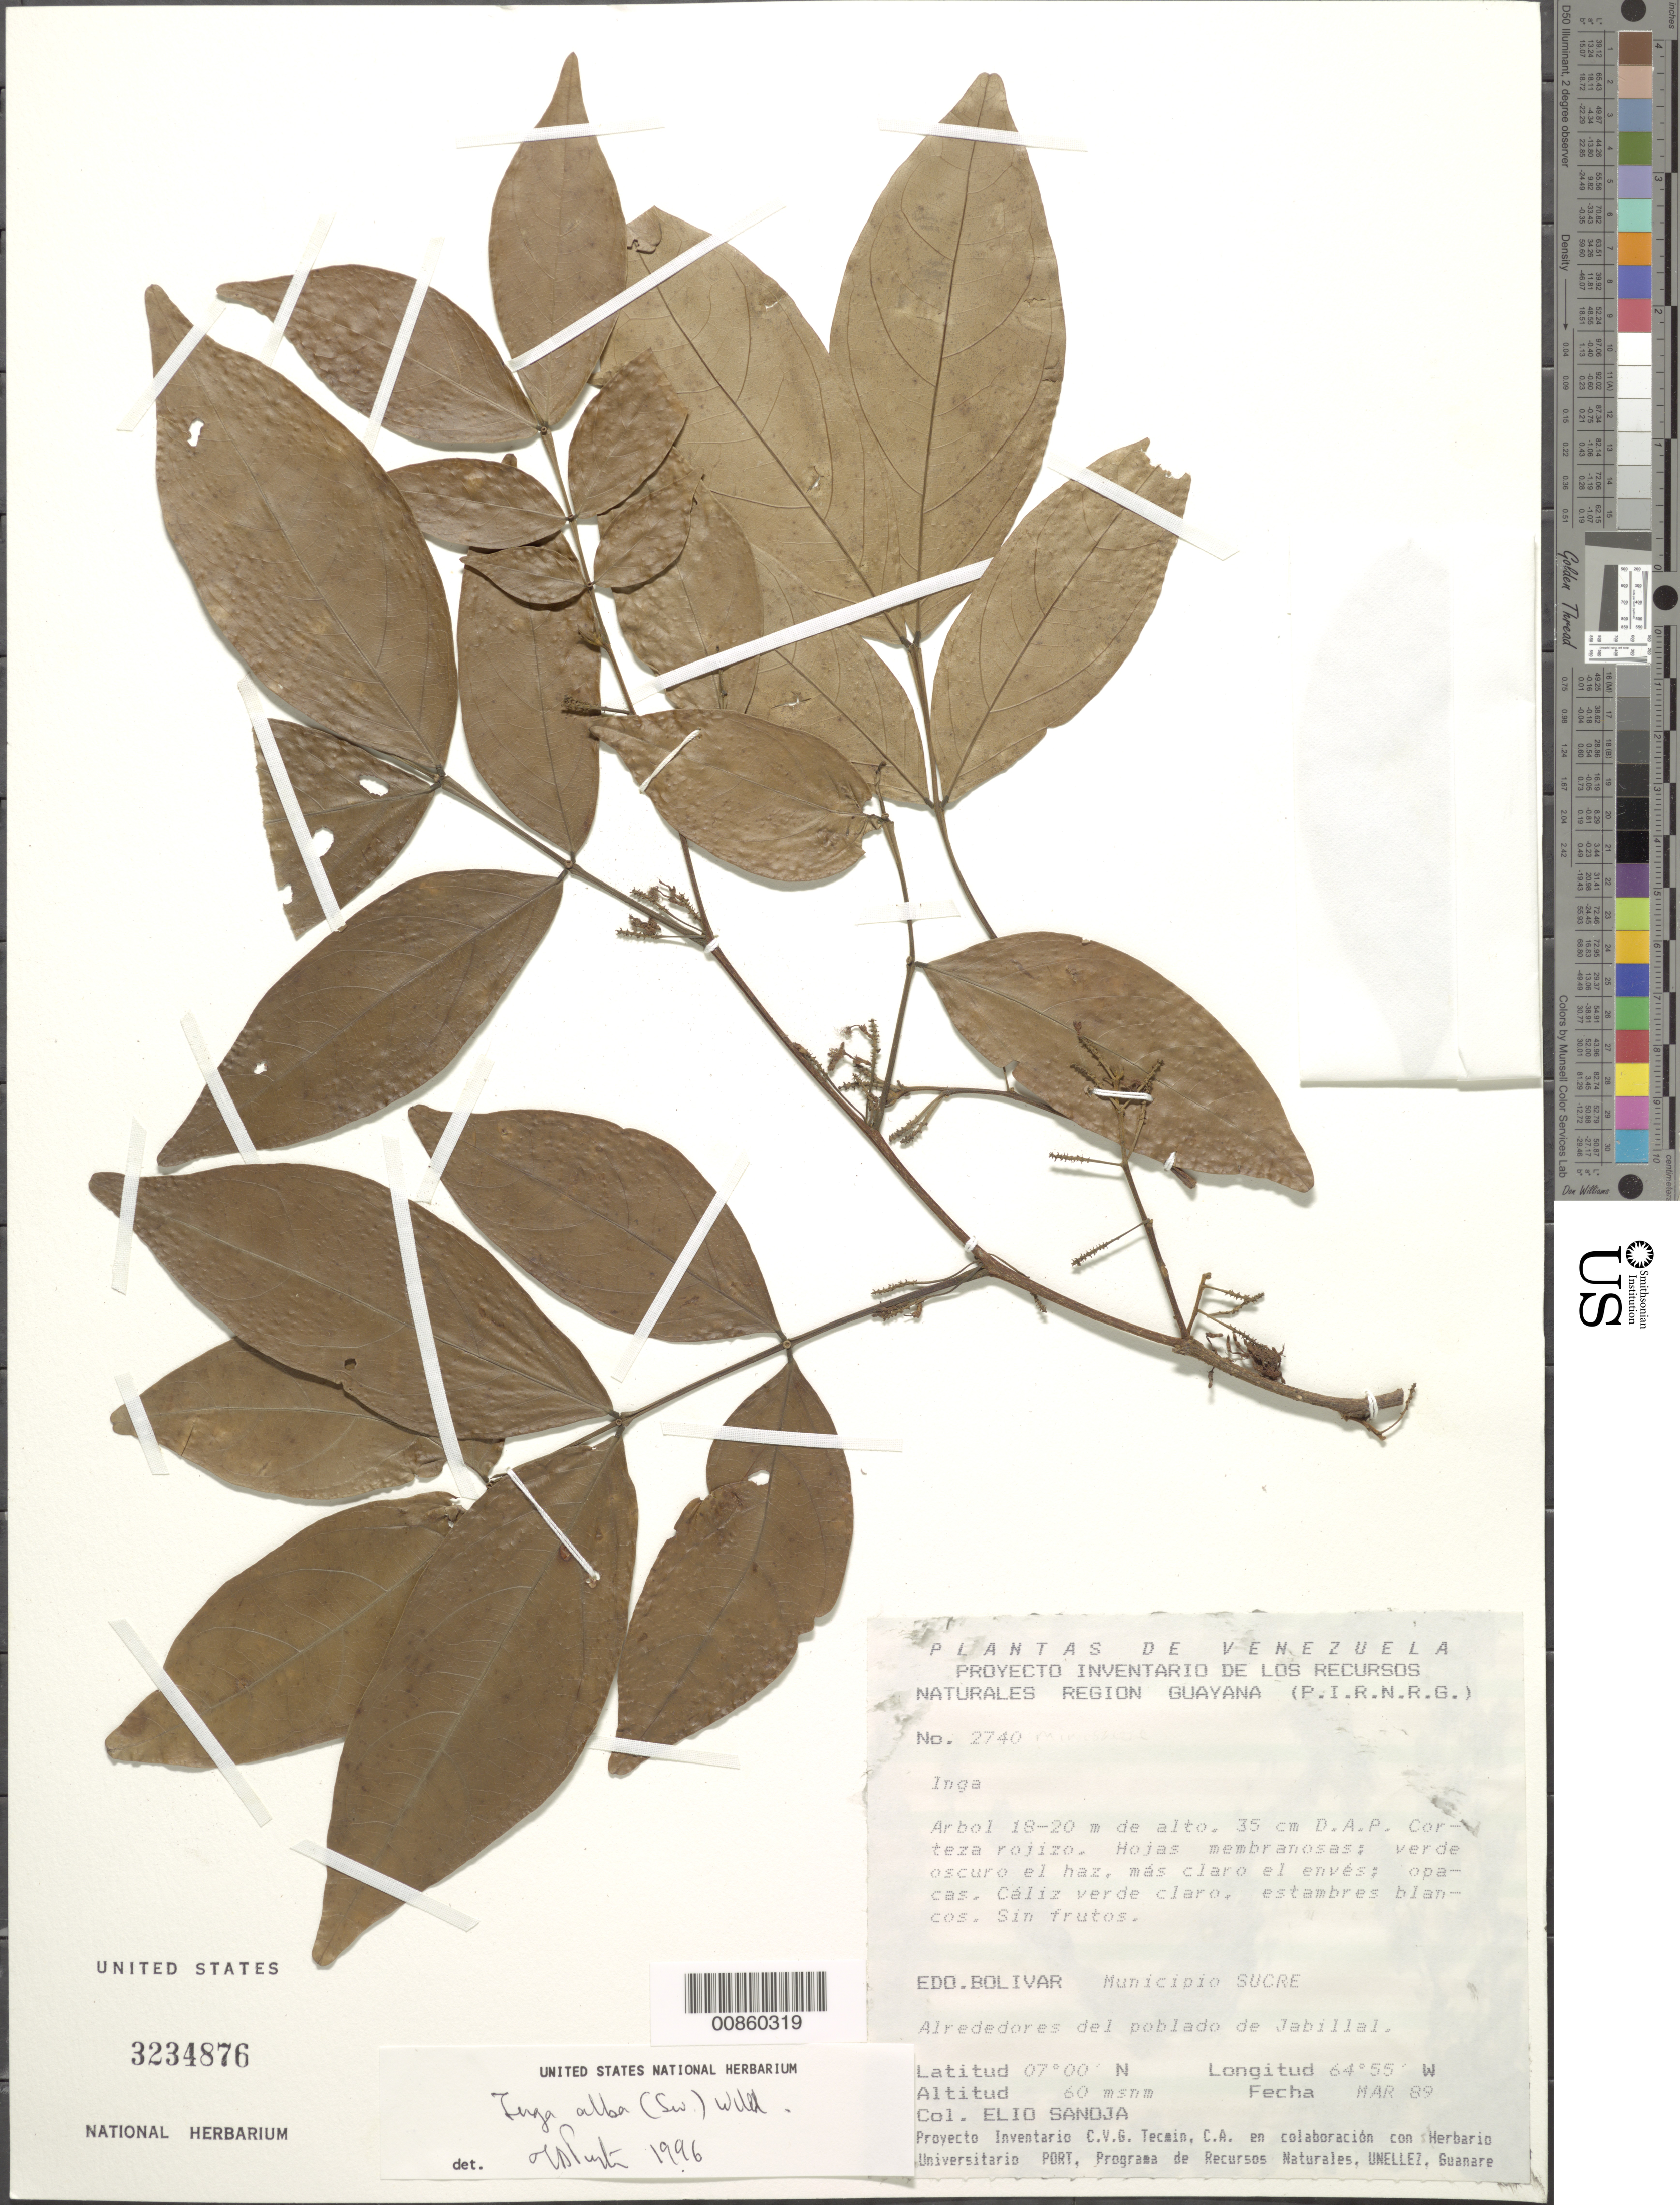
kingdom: Plantae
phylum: Tracheophyta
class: Magnoliopsida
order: Fabales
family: Fabaceae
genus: Inga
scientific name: Inga alba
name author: (Sw.) Willd.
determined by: Pennington, T. D., (K)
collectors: E. Sanoja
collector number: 2740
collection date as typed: Mar-89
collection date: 1989-03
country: Venezuela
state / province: Bolívar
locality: Mun. Sucre, alrededores del Poblado de Jabillal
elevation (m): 60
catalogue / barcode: US 3234876